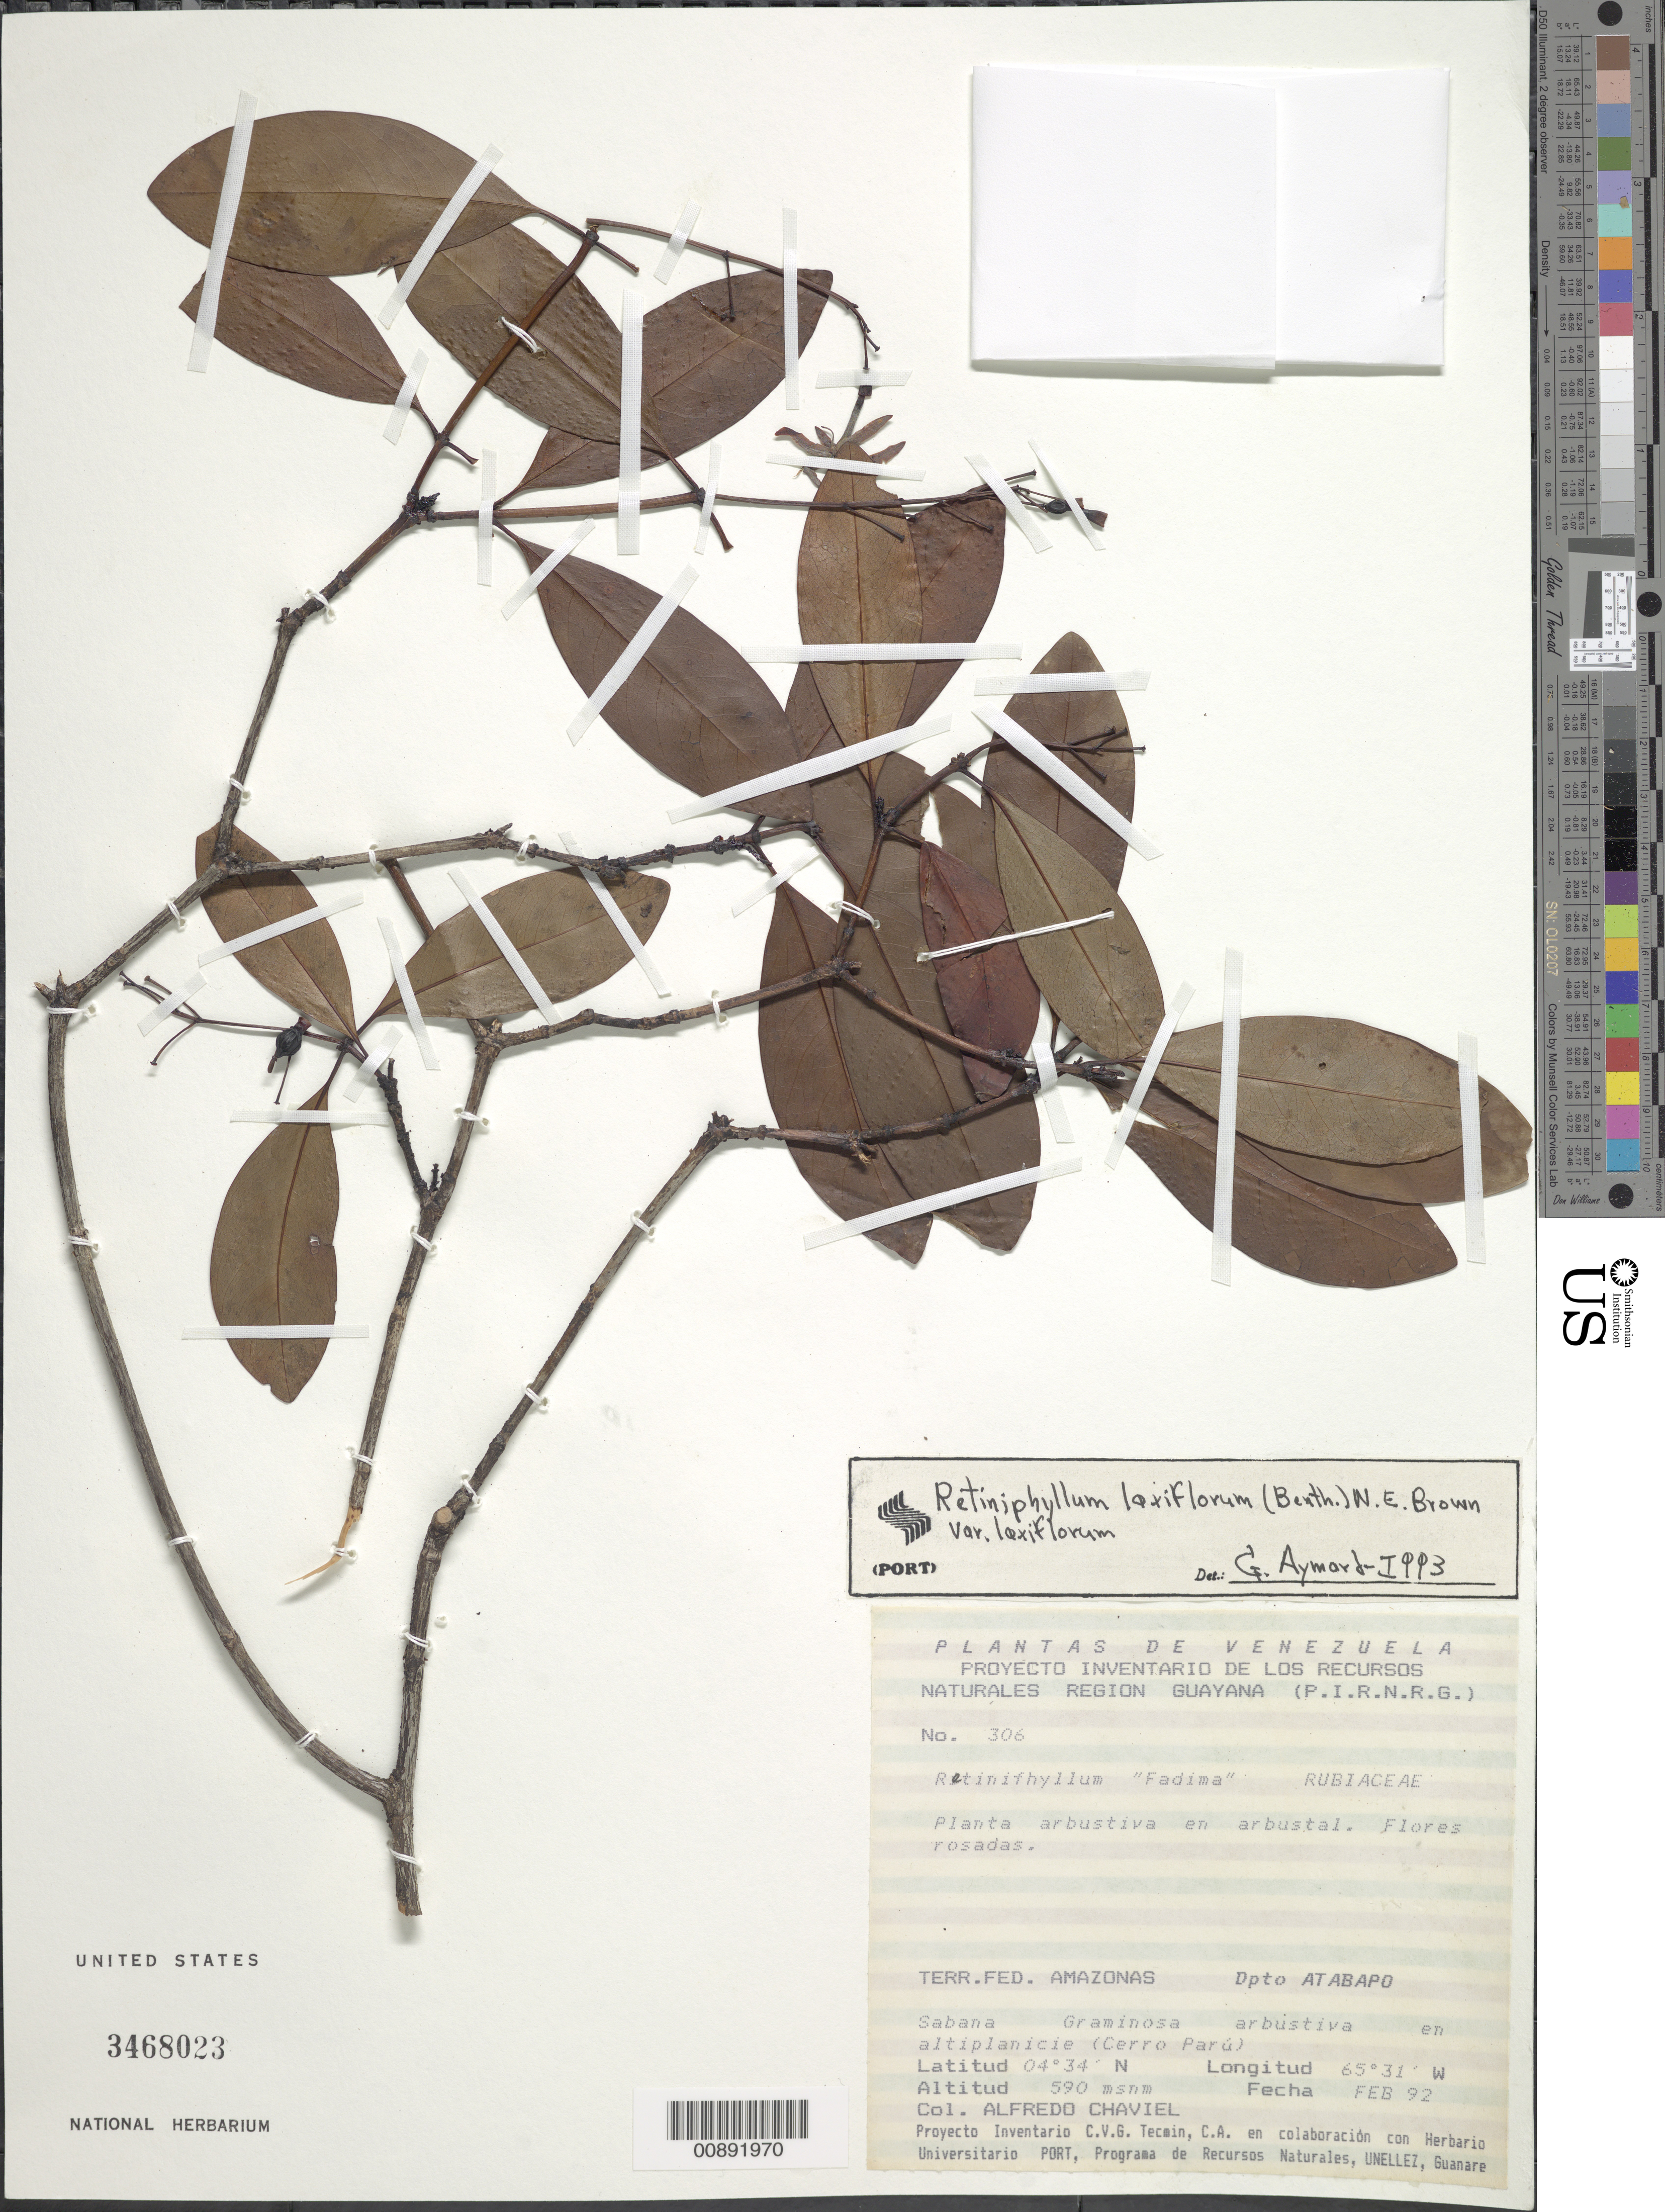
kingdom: Plantae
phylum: Tracheophyta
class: Magnoliopsida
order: Gentianales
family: Rubiaceae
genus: Retiniphyllum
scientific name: Retiniphyllum laxiflorum var. laxiflorum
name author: (Benth.) N.E. Br.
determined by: Aymard C., G. A., (PORT), Univ. Nac. Exp. de los Llanos Ezequiel Zamora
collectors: A. Chaviel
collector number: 306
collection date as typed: Feb-92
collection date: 1992-02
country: Venezuela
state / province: Amazonas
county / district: Atabapo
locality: Cerro Parú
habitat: Sabana graminosa arbustiva en altiplanicie; en arbustal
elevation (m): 590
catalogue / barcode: US 3468023